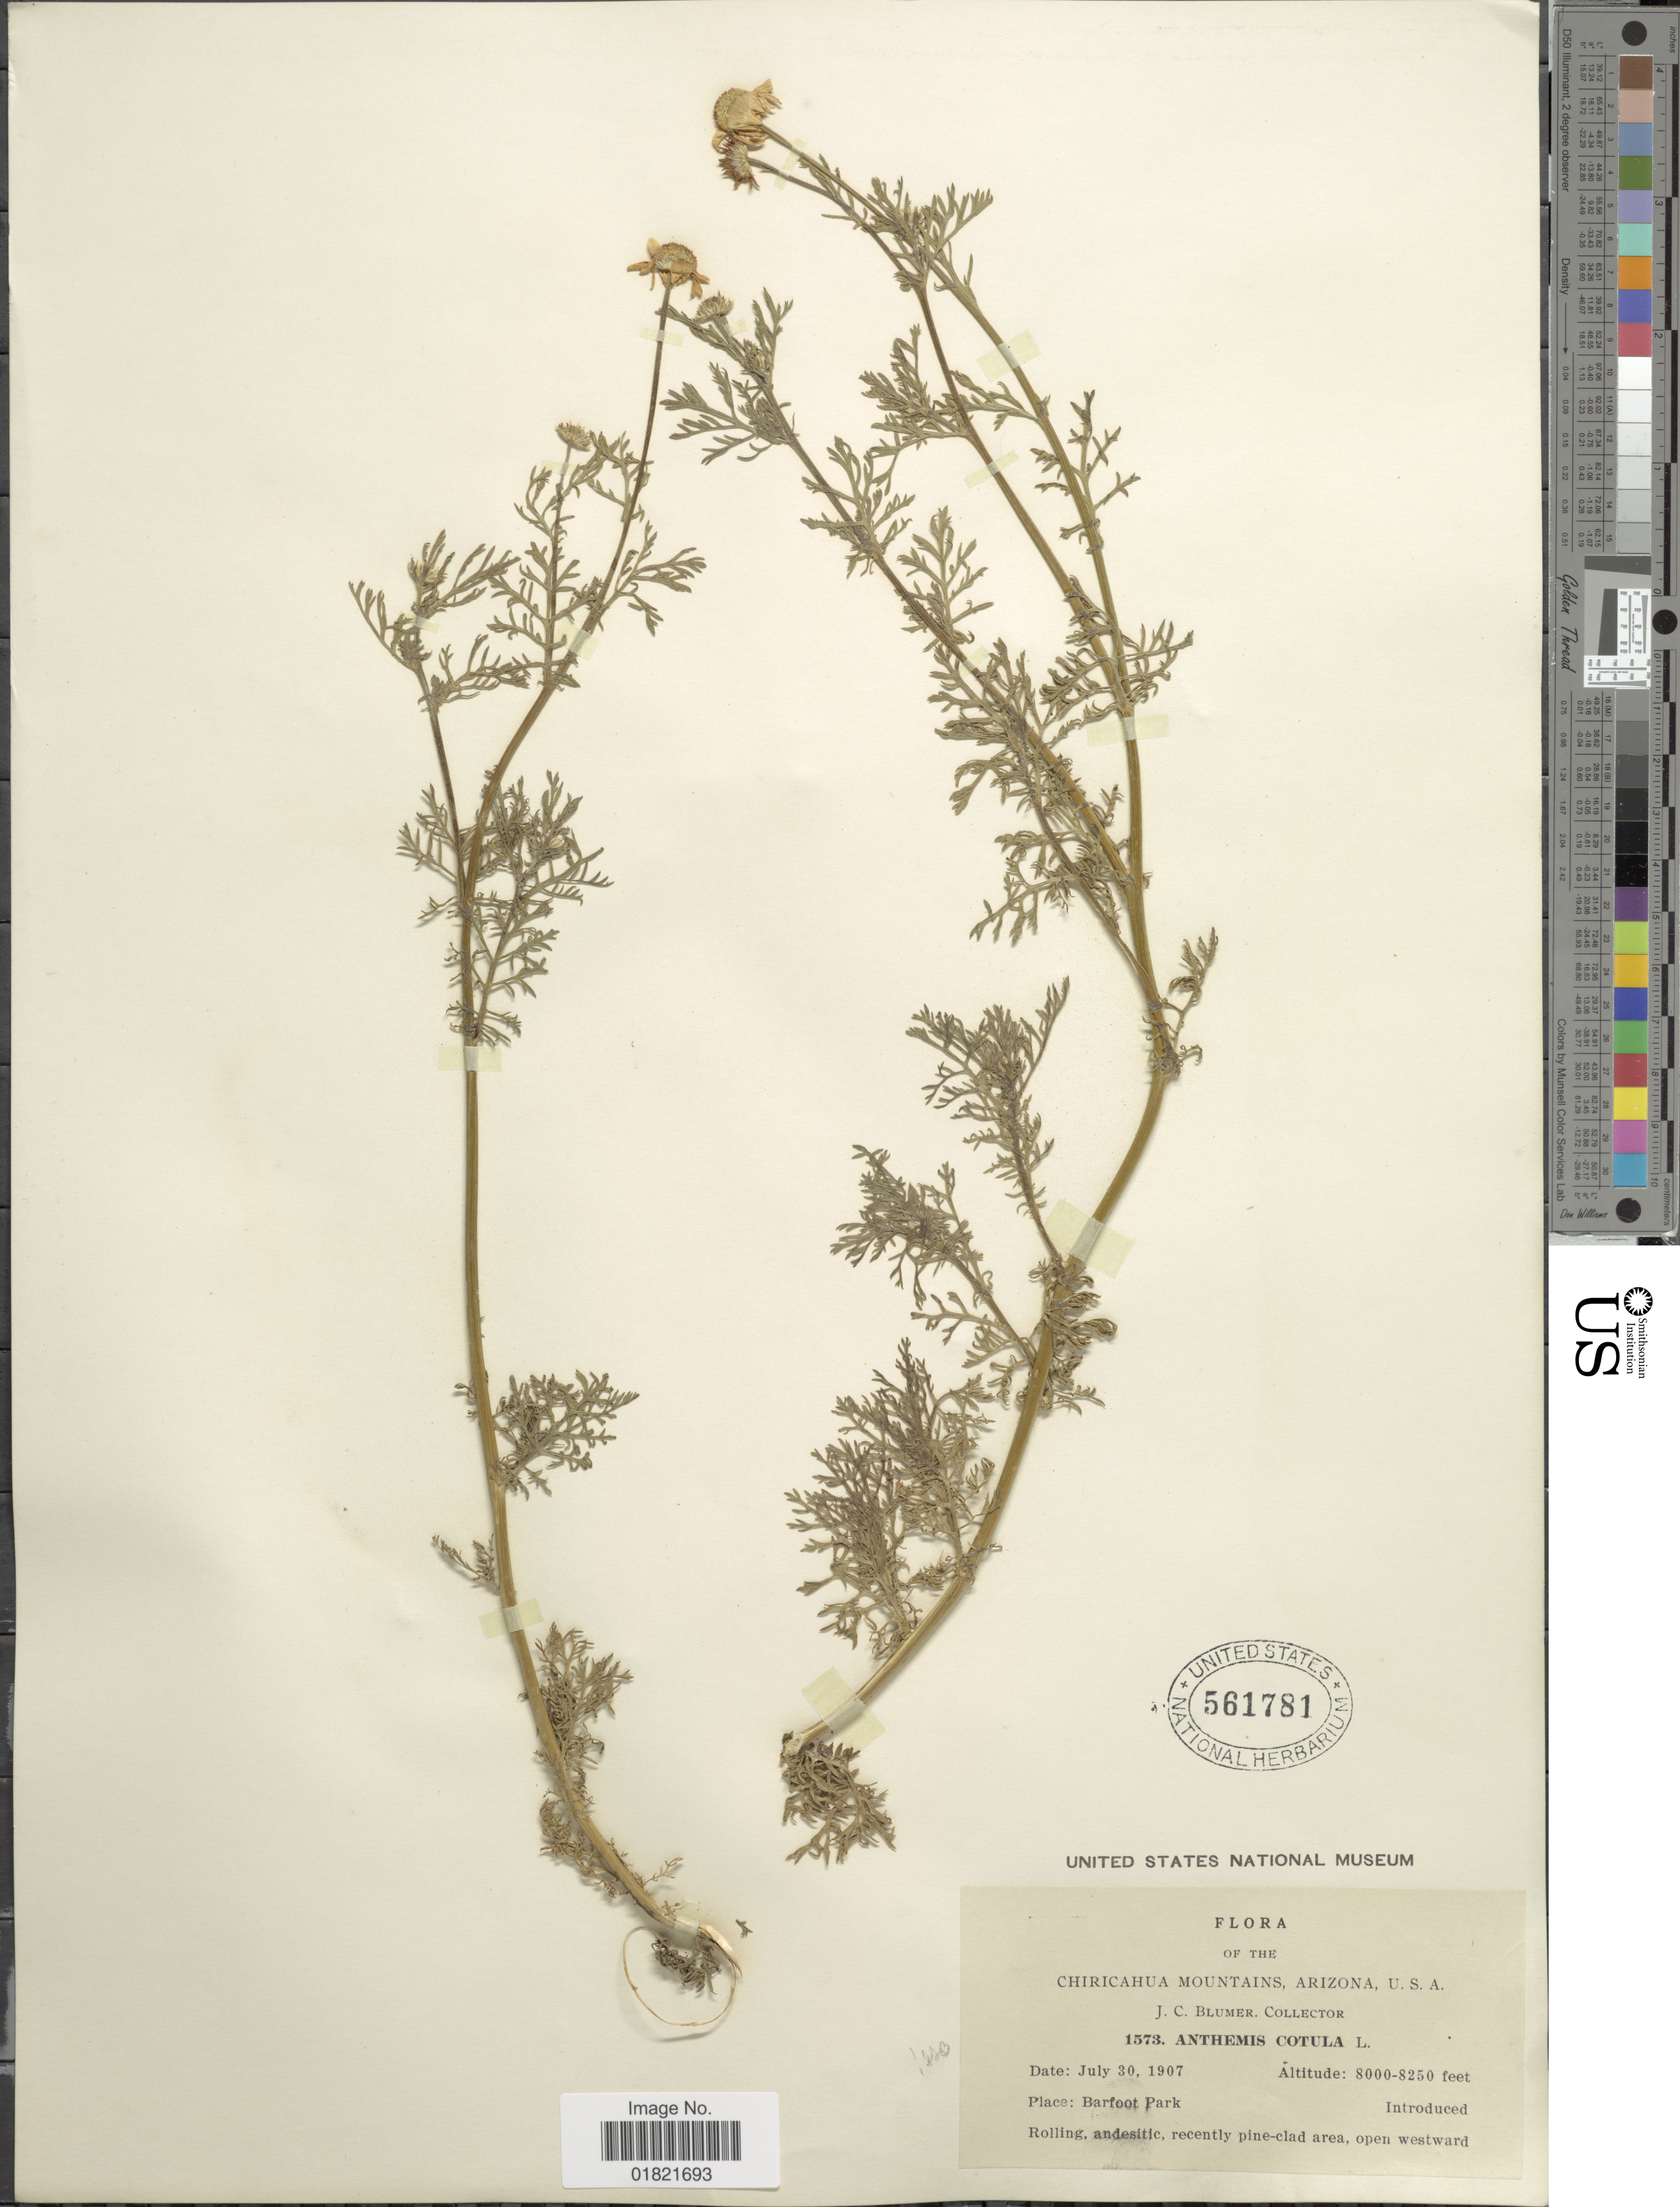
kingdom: Plantae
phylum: Tracheophyta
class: Magnoliopsida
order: Asterales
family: Asteraceae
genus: Anthemis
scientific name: Anthemis cotula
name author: L.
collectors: J. C. Blumer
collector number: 1573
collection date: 1907-07-30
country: United States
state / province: Arizona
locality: Chiricahua Mountains, Barfoot Park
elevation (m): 2438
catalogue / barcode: US 561781